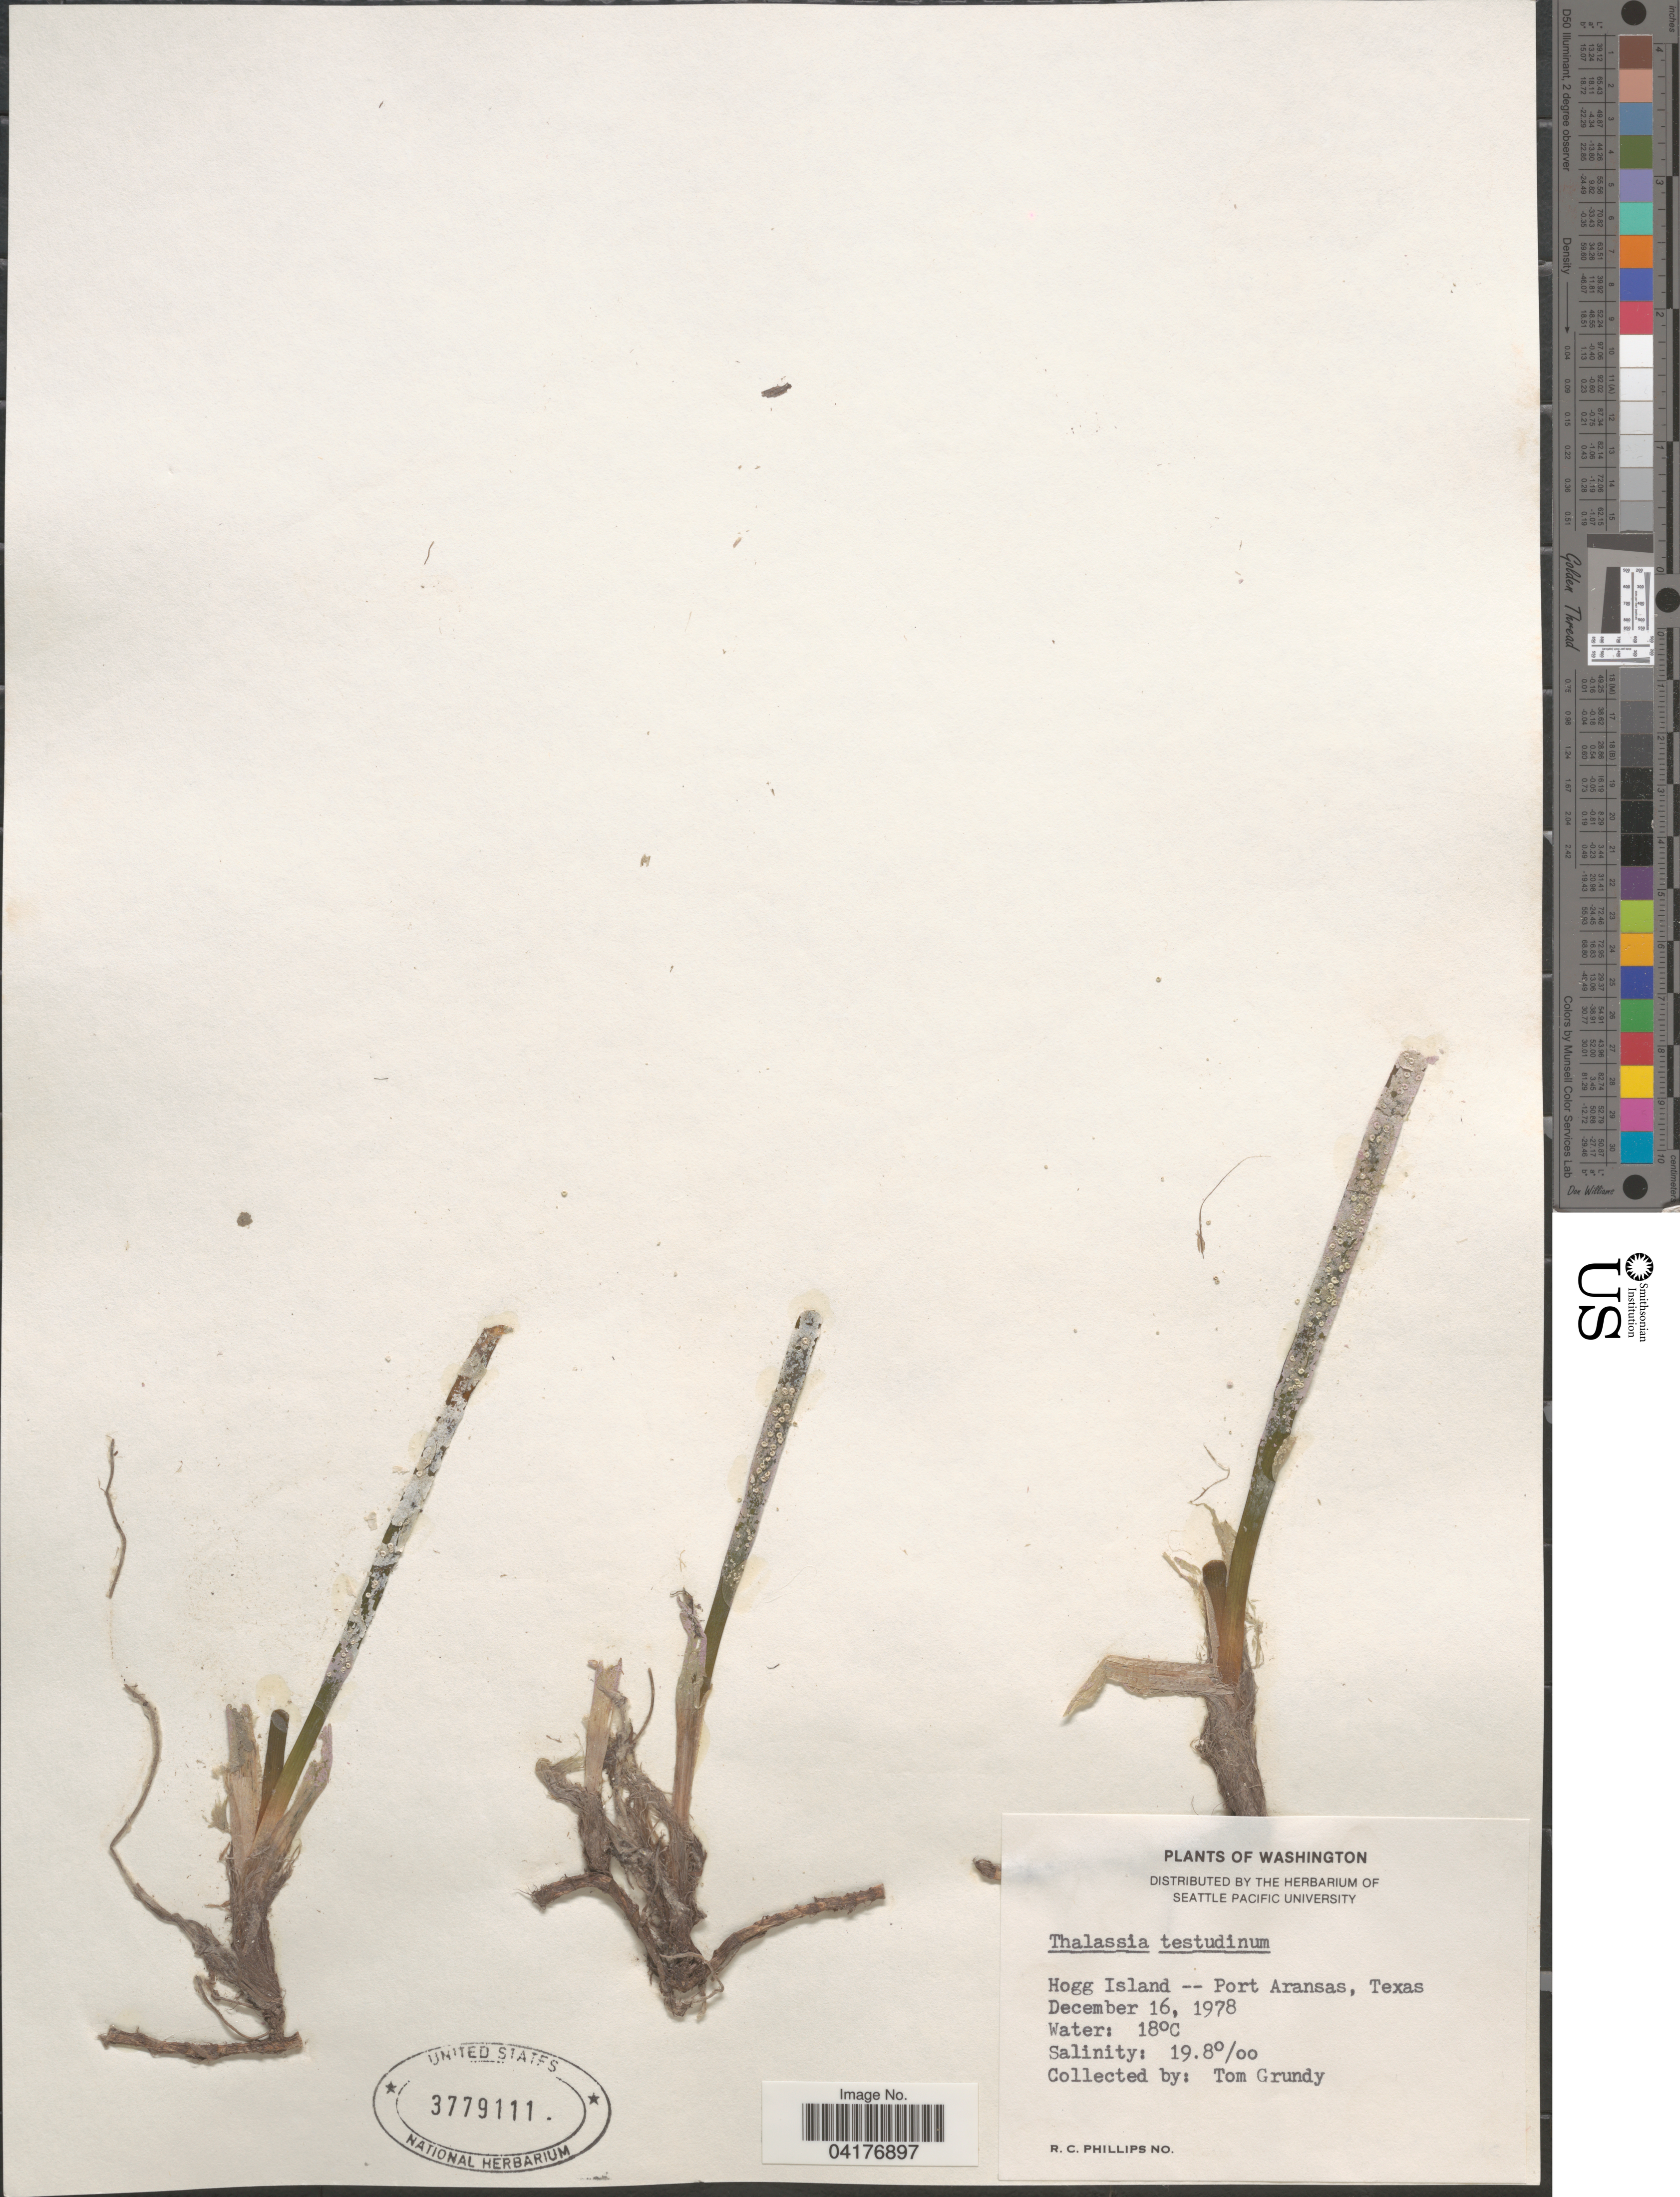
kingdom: Plantae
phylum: Tracheophyta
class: Liliopsida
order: Alismatales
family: Hydrocharitaceae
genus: Thalassia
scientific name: Thalassia testudinum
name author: Banks & Sol. ex K.D. Koenig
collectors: T. Grundy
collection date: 1978-12-16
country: United States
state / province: Texas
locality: Hogg Island -- Port Aransas.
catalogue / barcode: US 3779111